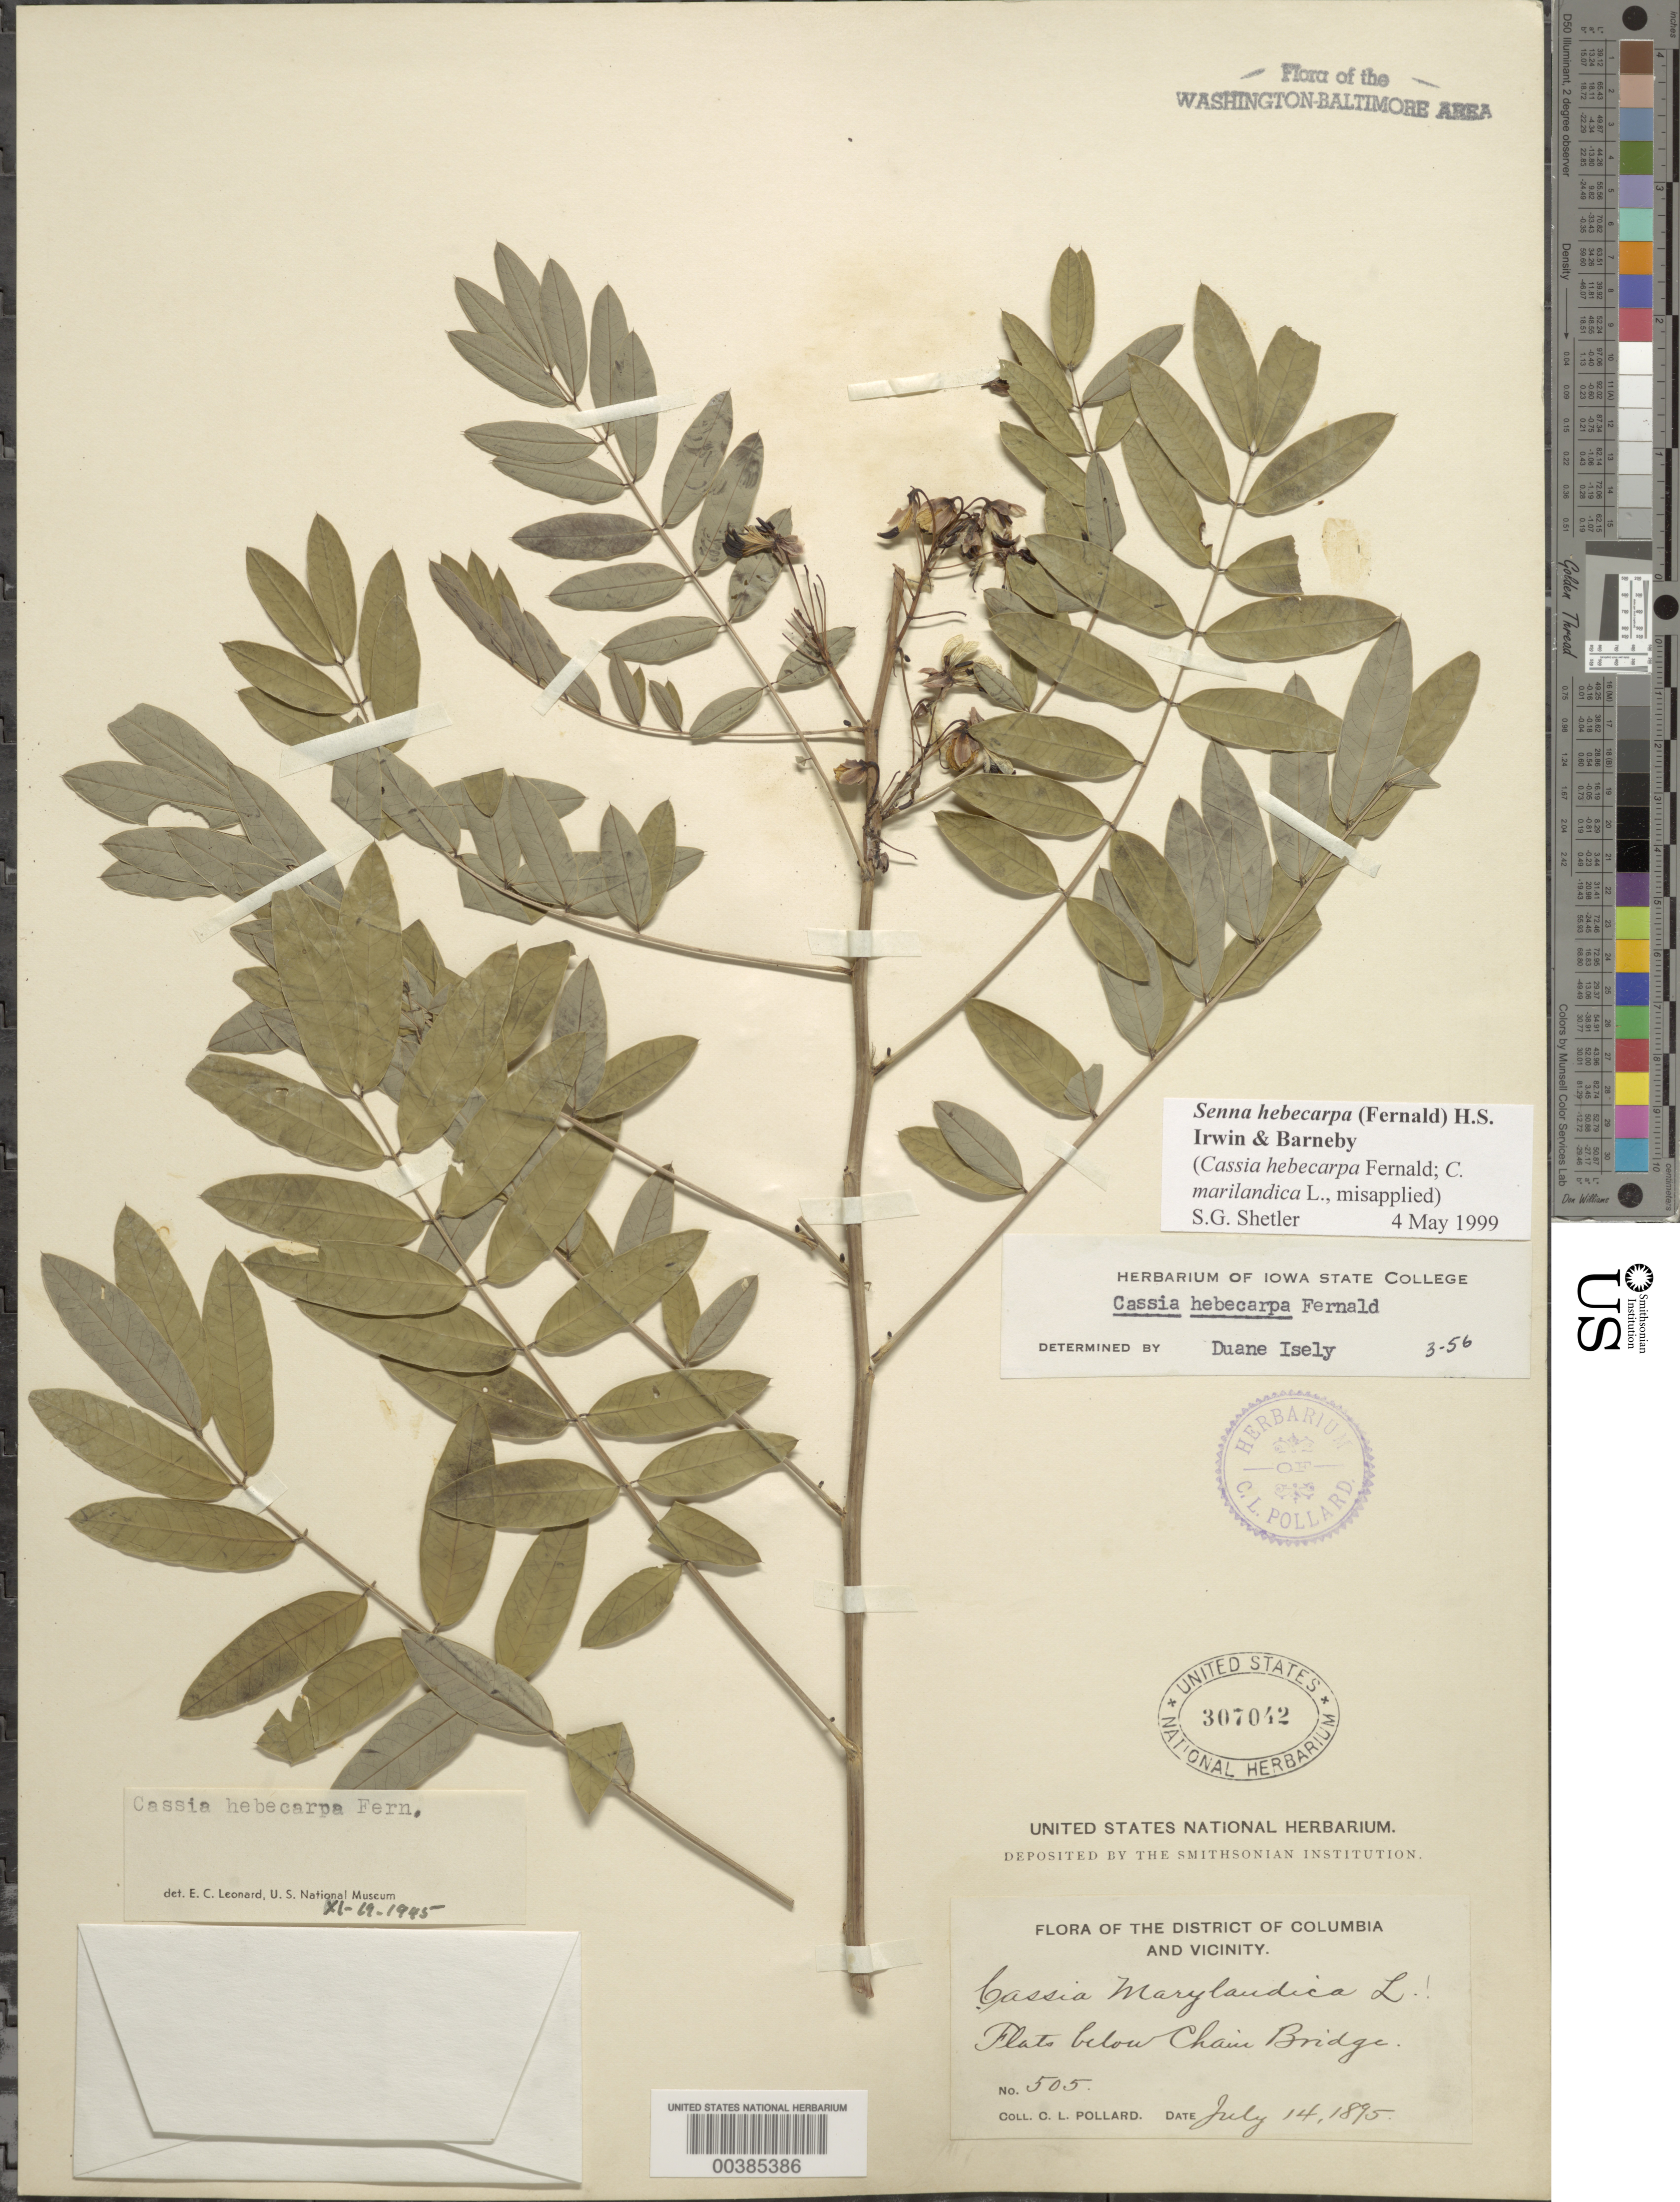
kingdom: Plantae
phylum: Tracheophyta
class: Magnoliopsida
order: Fabales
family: Fabaceae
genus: Senna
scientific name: Senna hebecarpa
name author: (Fernald) H.S. Irwin & Barneby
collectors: C. L. Pollard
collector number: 505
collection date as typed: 14 Jul 1895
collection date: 1895-07-14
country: United States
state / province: District of Columbia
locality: Potomac Flats below Chain Bridge C. and O. Canal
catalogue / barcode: US 307042